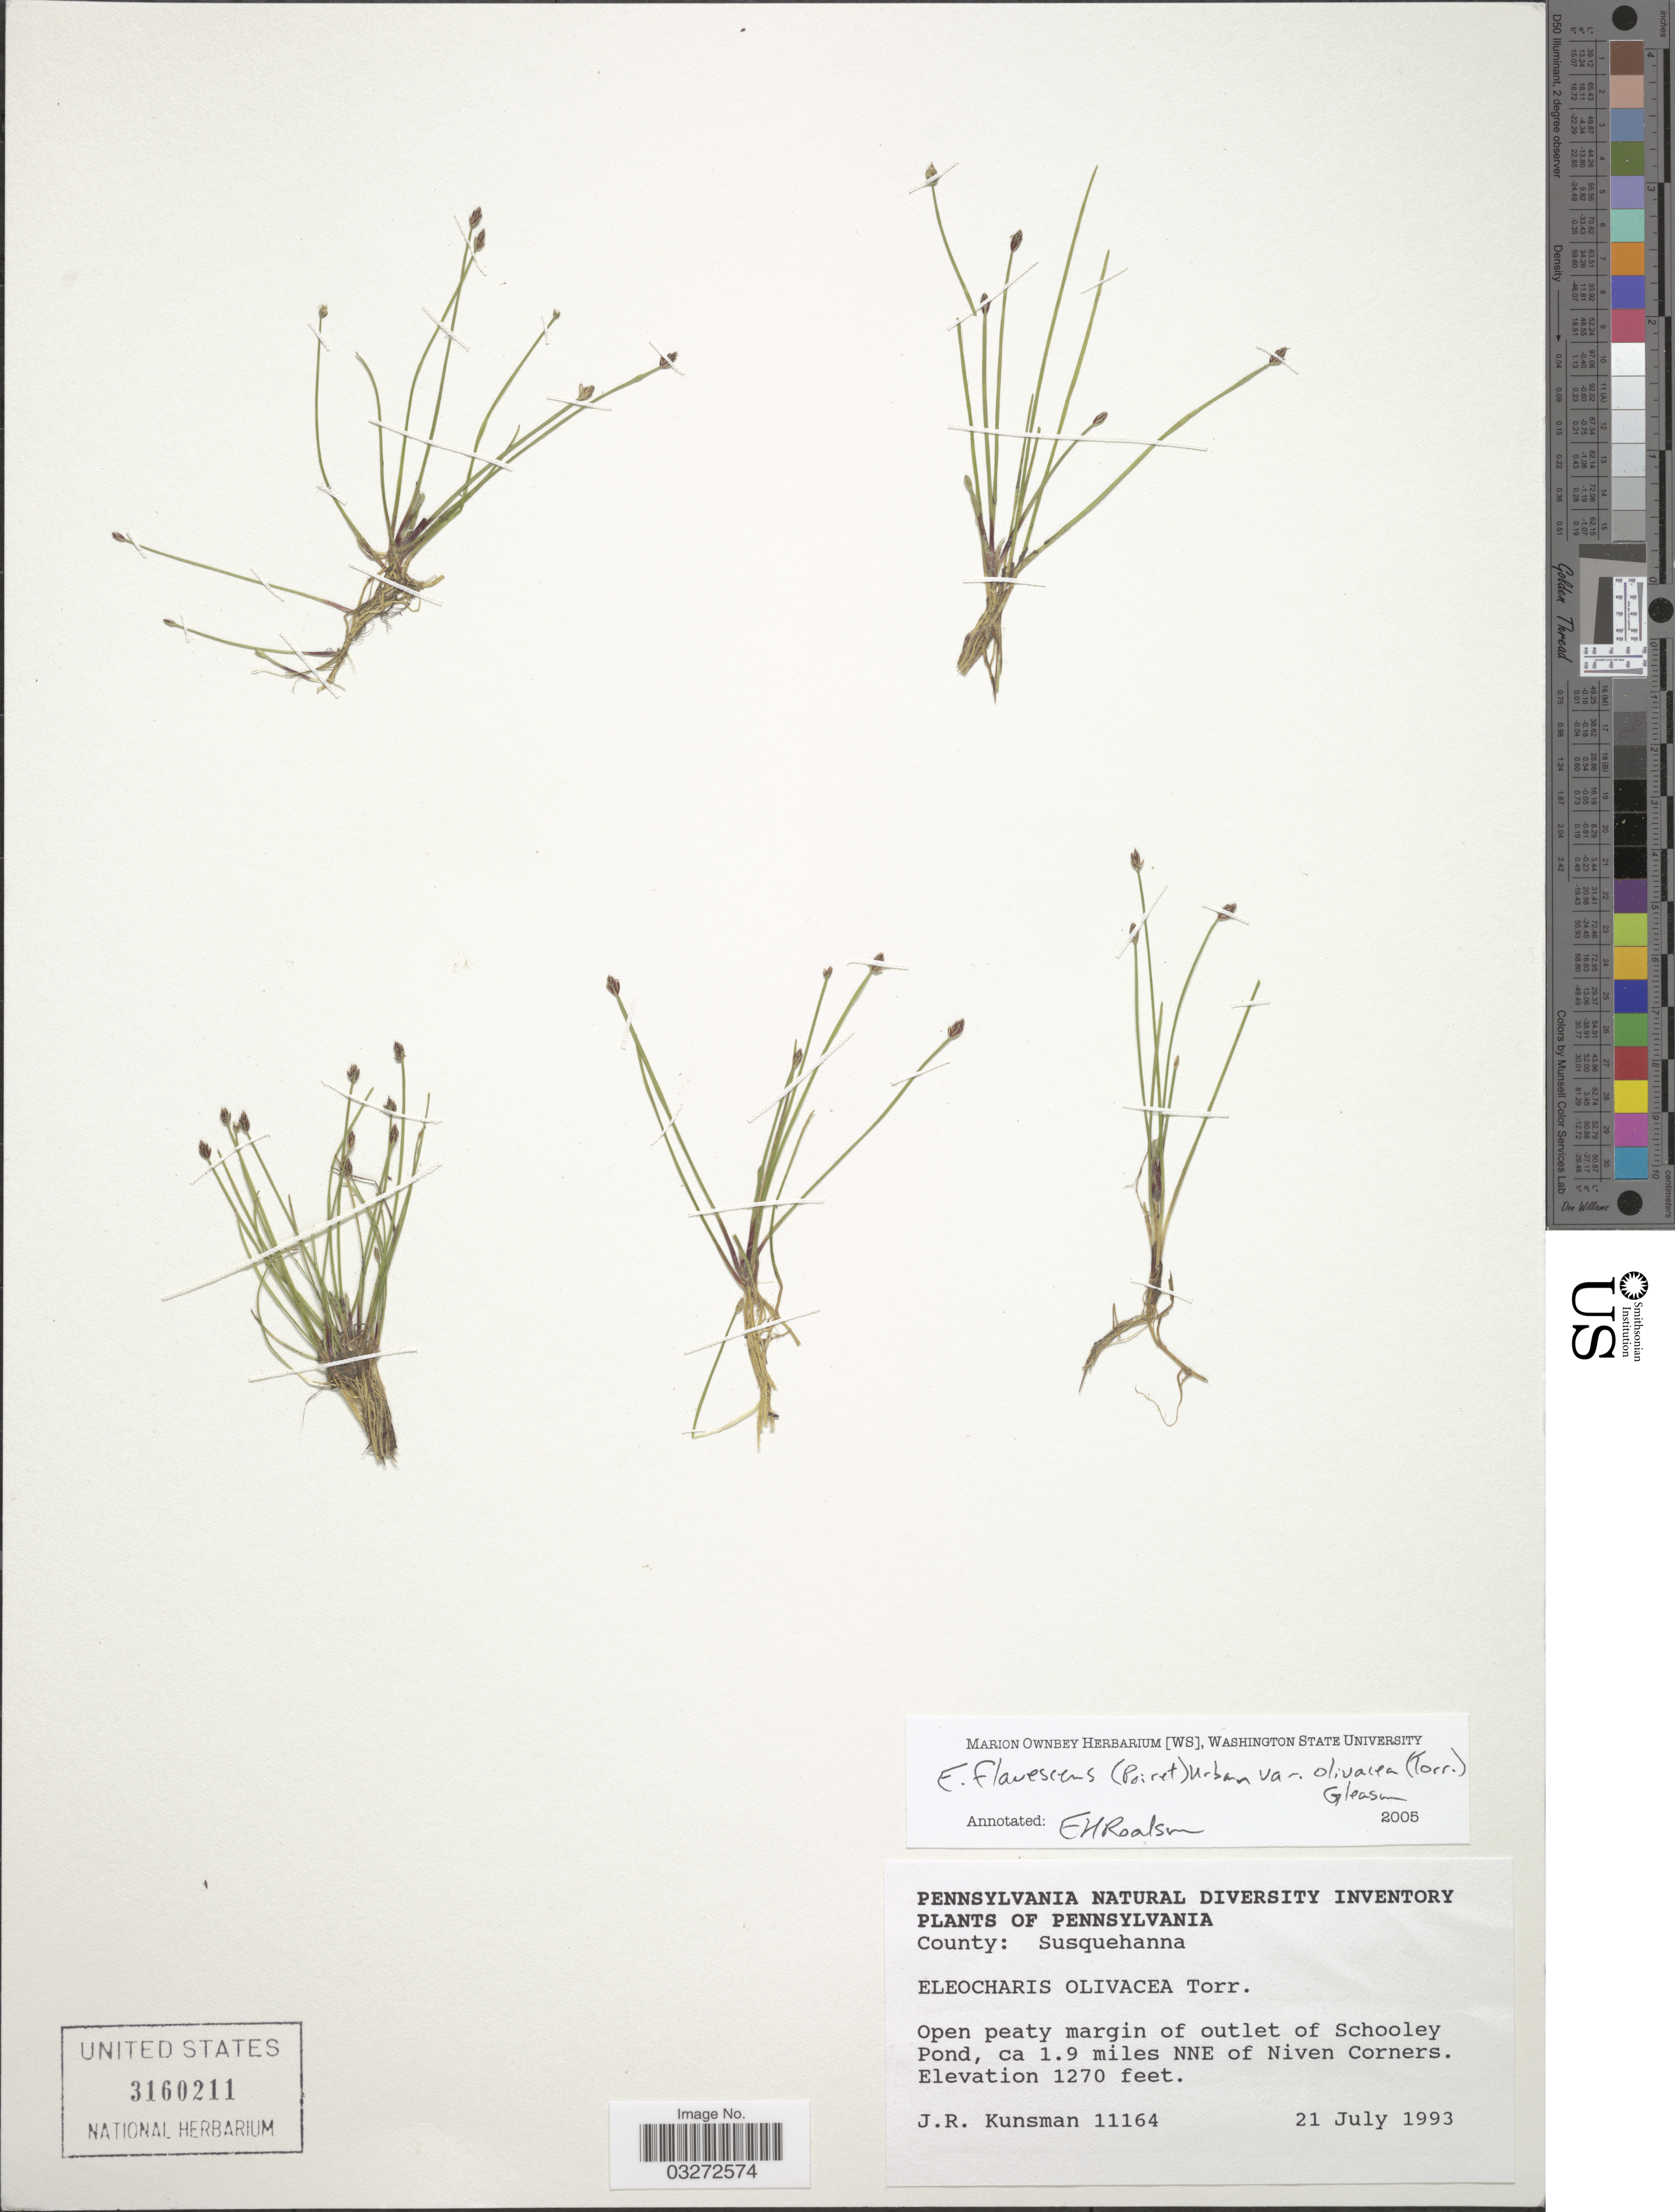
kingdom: Plantae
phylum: Tracheophyta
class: Liliopsida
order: Poales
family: Cyperaceae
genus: Eleocharis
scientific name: Eleocharis flavescens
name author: (Poir.) Urb.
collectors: J. Kunsman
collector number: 11164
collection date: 1993-07-21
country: United States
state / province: Pennsylvania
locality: County: Susquehanna. Open peaty margin of outlet of Schooley Pond, ca 1.9 miles NNE of Niven Corners.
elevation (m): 387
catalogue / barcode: US 3160211